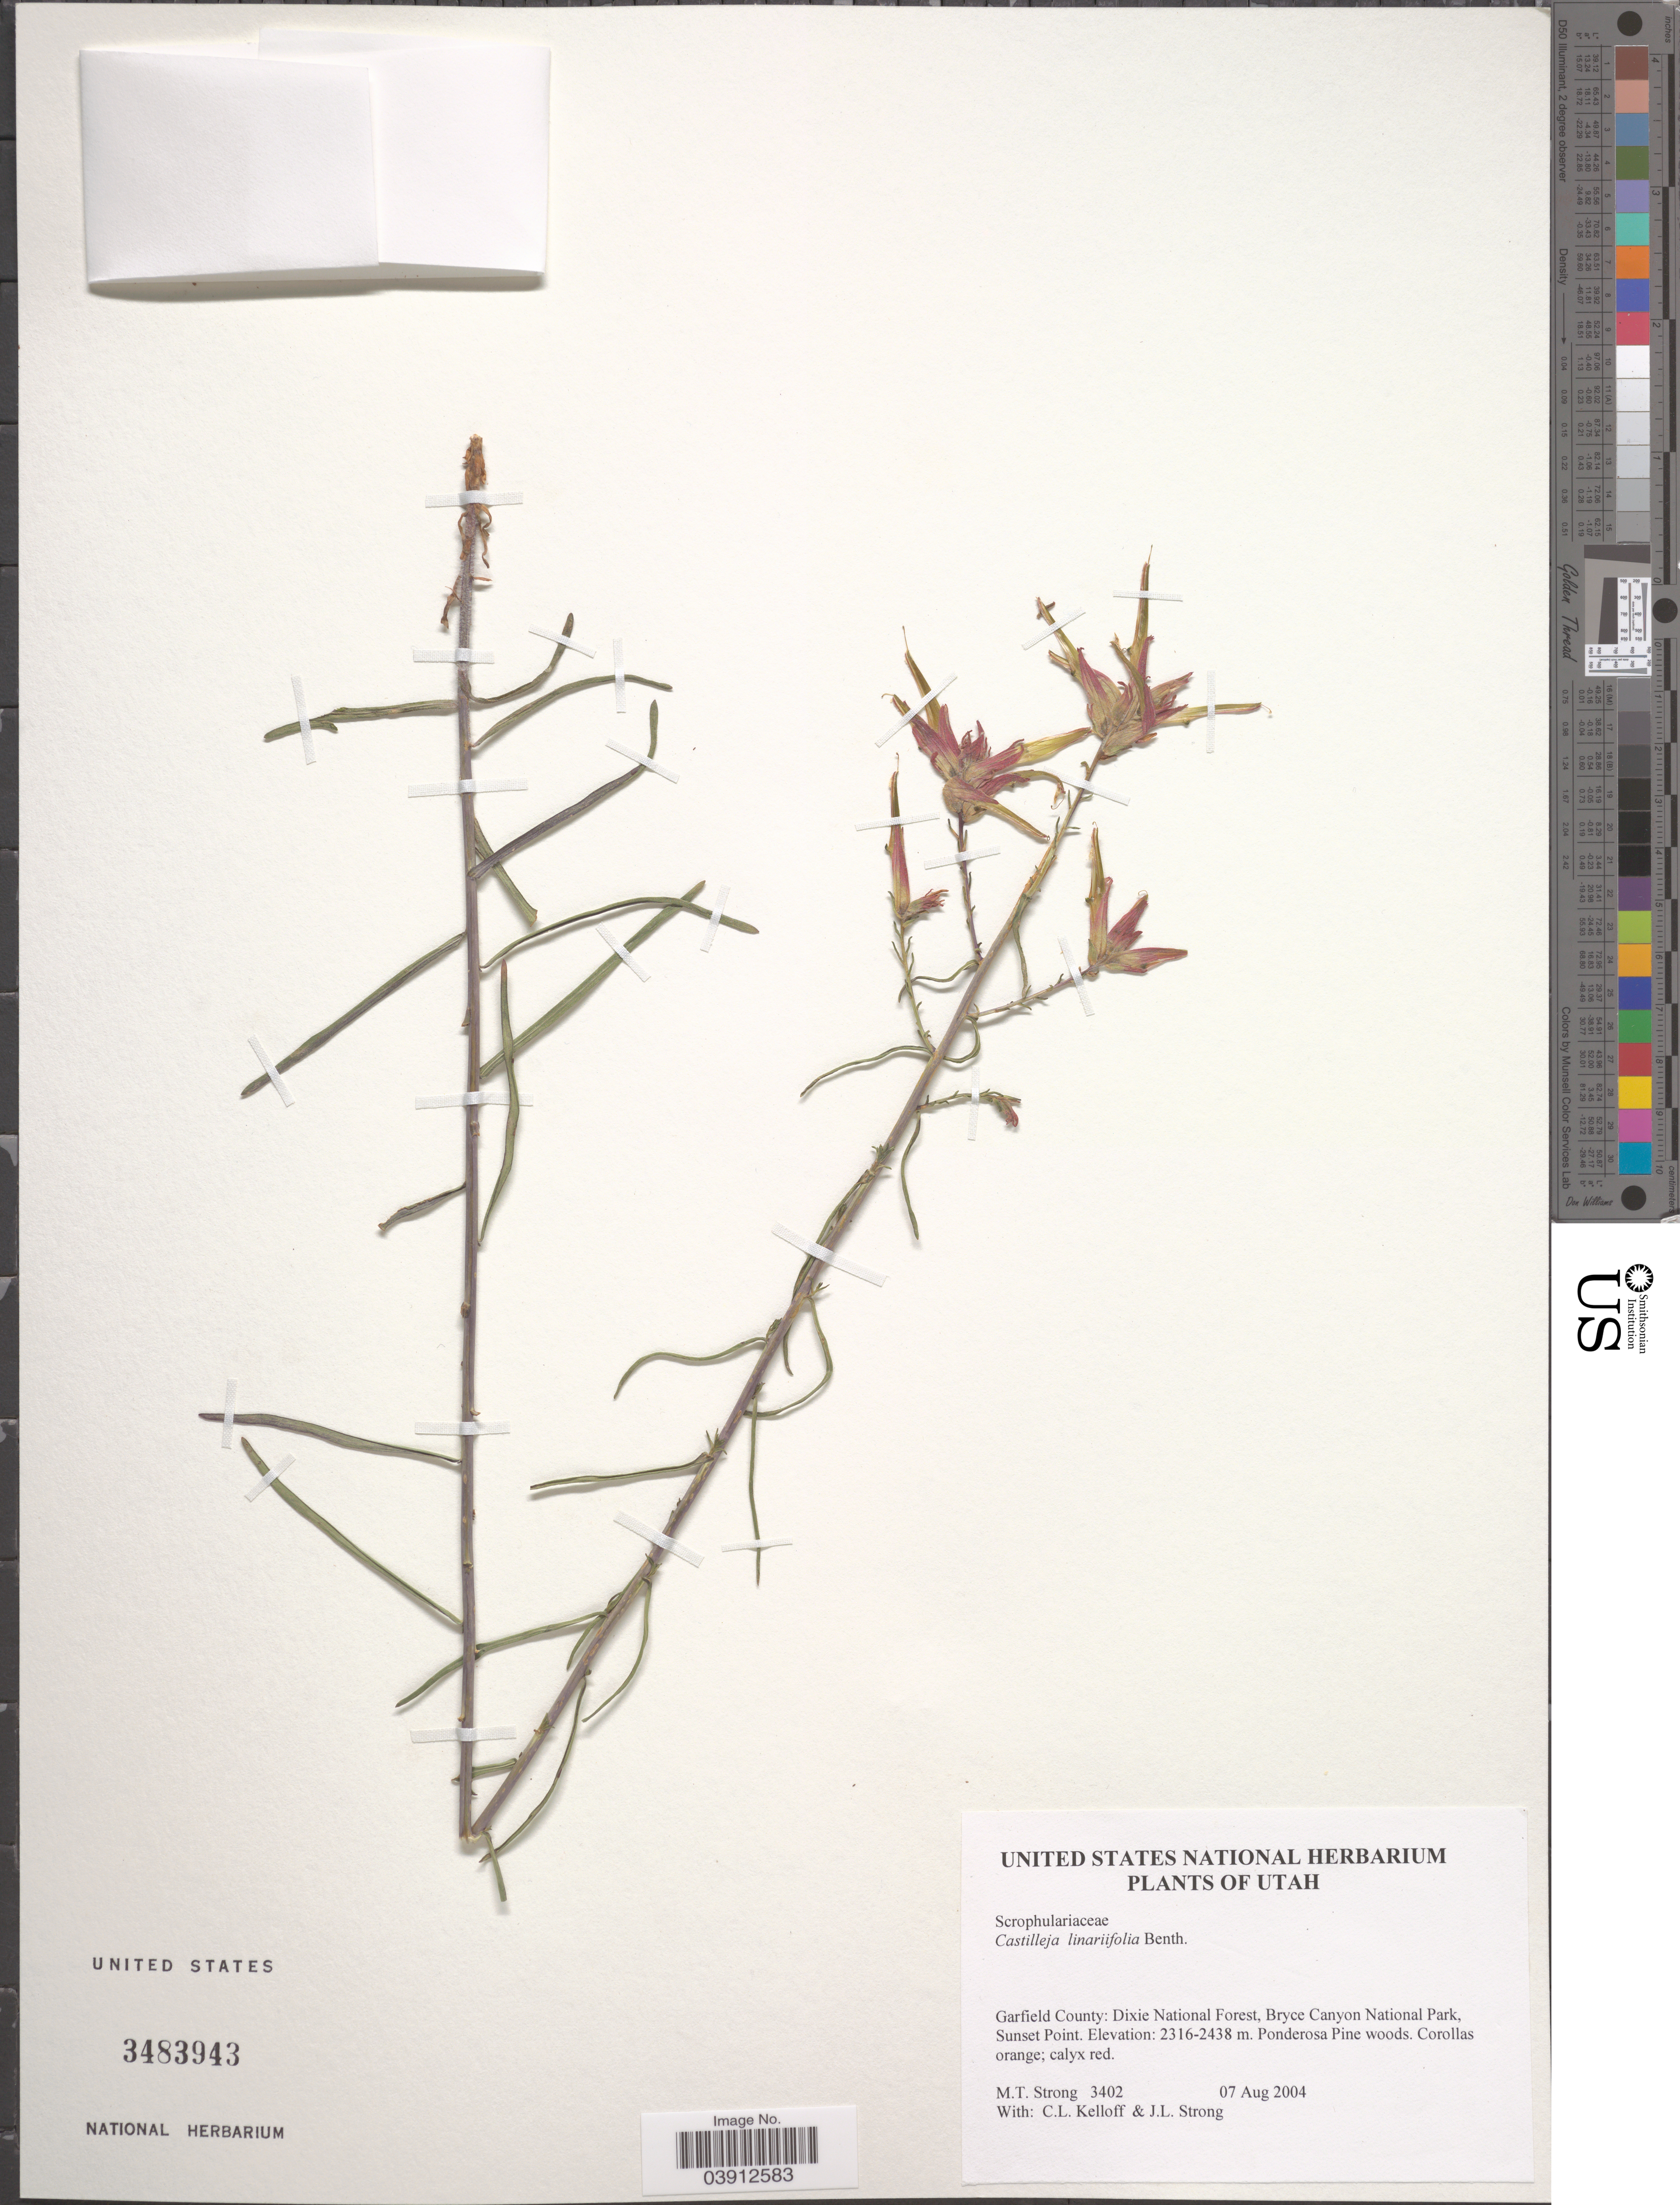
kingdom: Plantae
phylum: Tracheophyta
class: Magnoliopsida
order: Lamiales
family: Orobanchaceae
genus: Castilleja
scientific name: Castilleja linariifolia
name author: Benth.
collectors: M. T. Strong, C. L. Kelloff & J. Strong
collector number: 3402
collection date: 2004-08-07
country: United States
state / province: Utah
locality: Garfield County: Dixie National Forest, Bryce Canyon National Park, Sunset Point.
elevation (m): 2316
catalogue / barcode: US 3483943